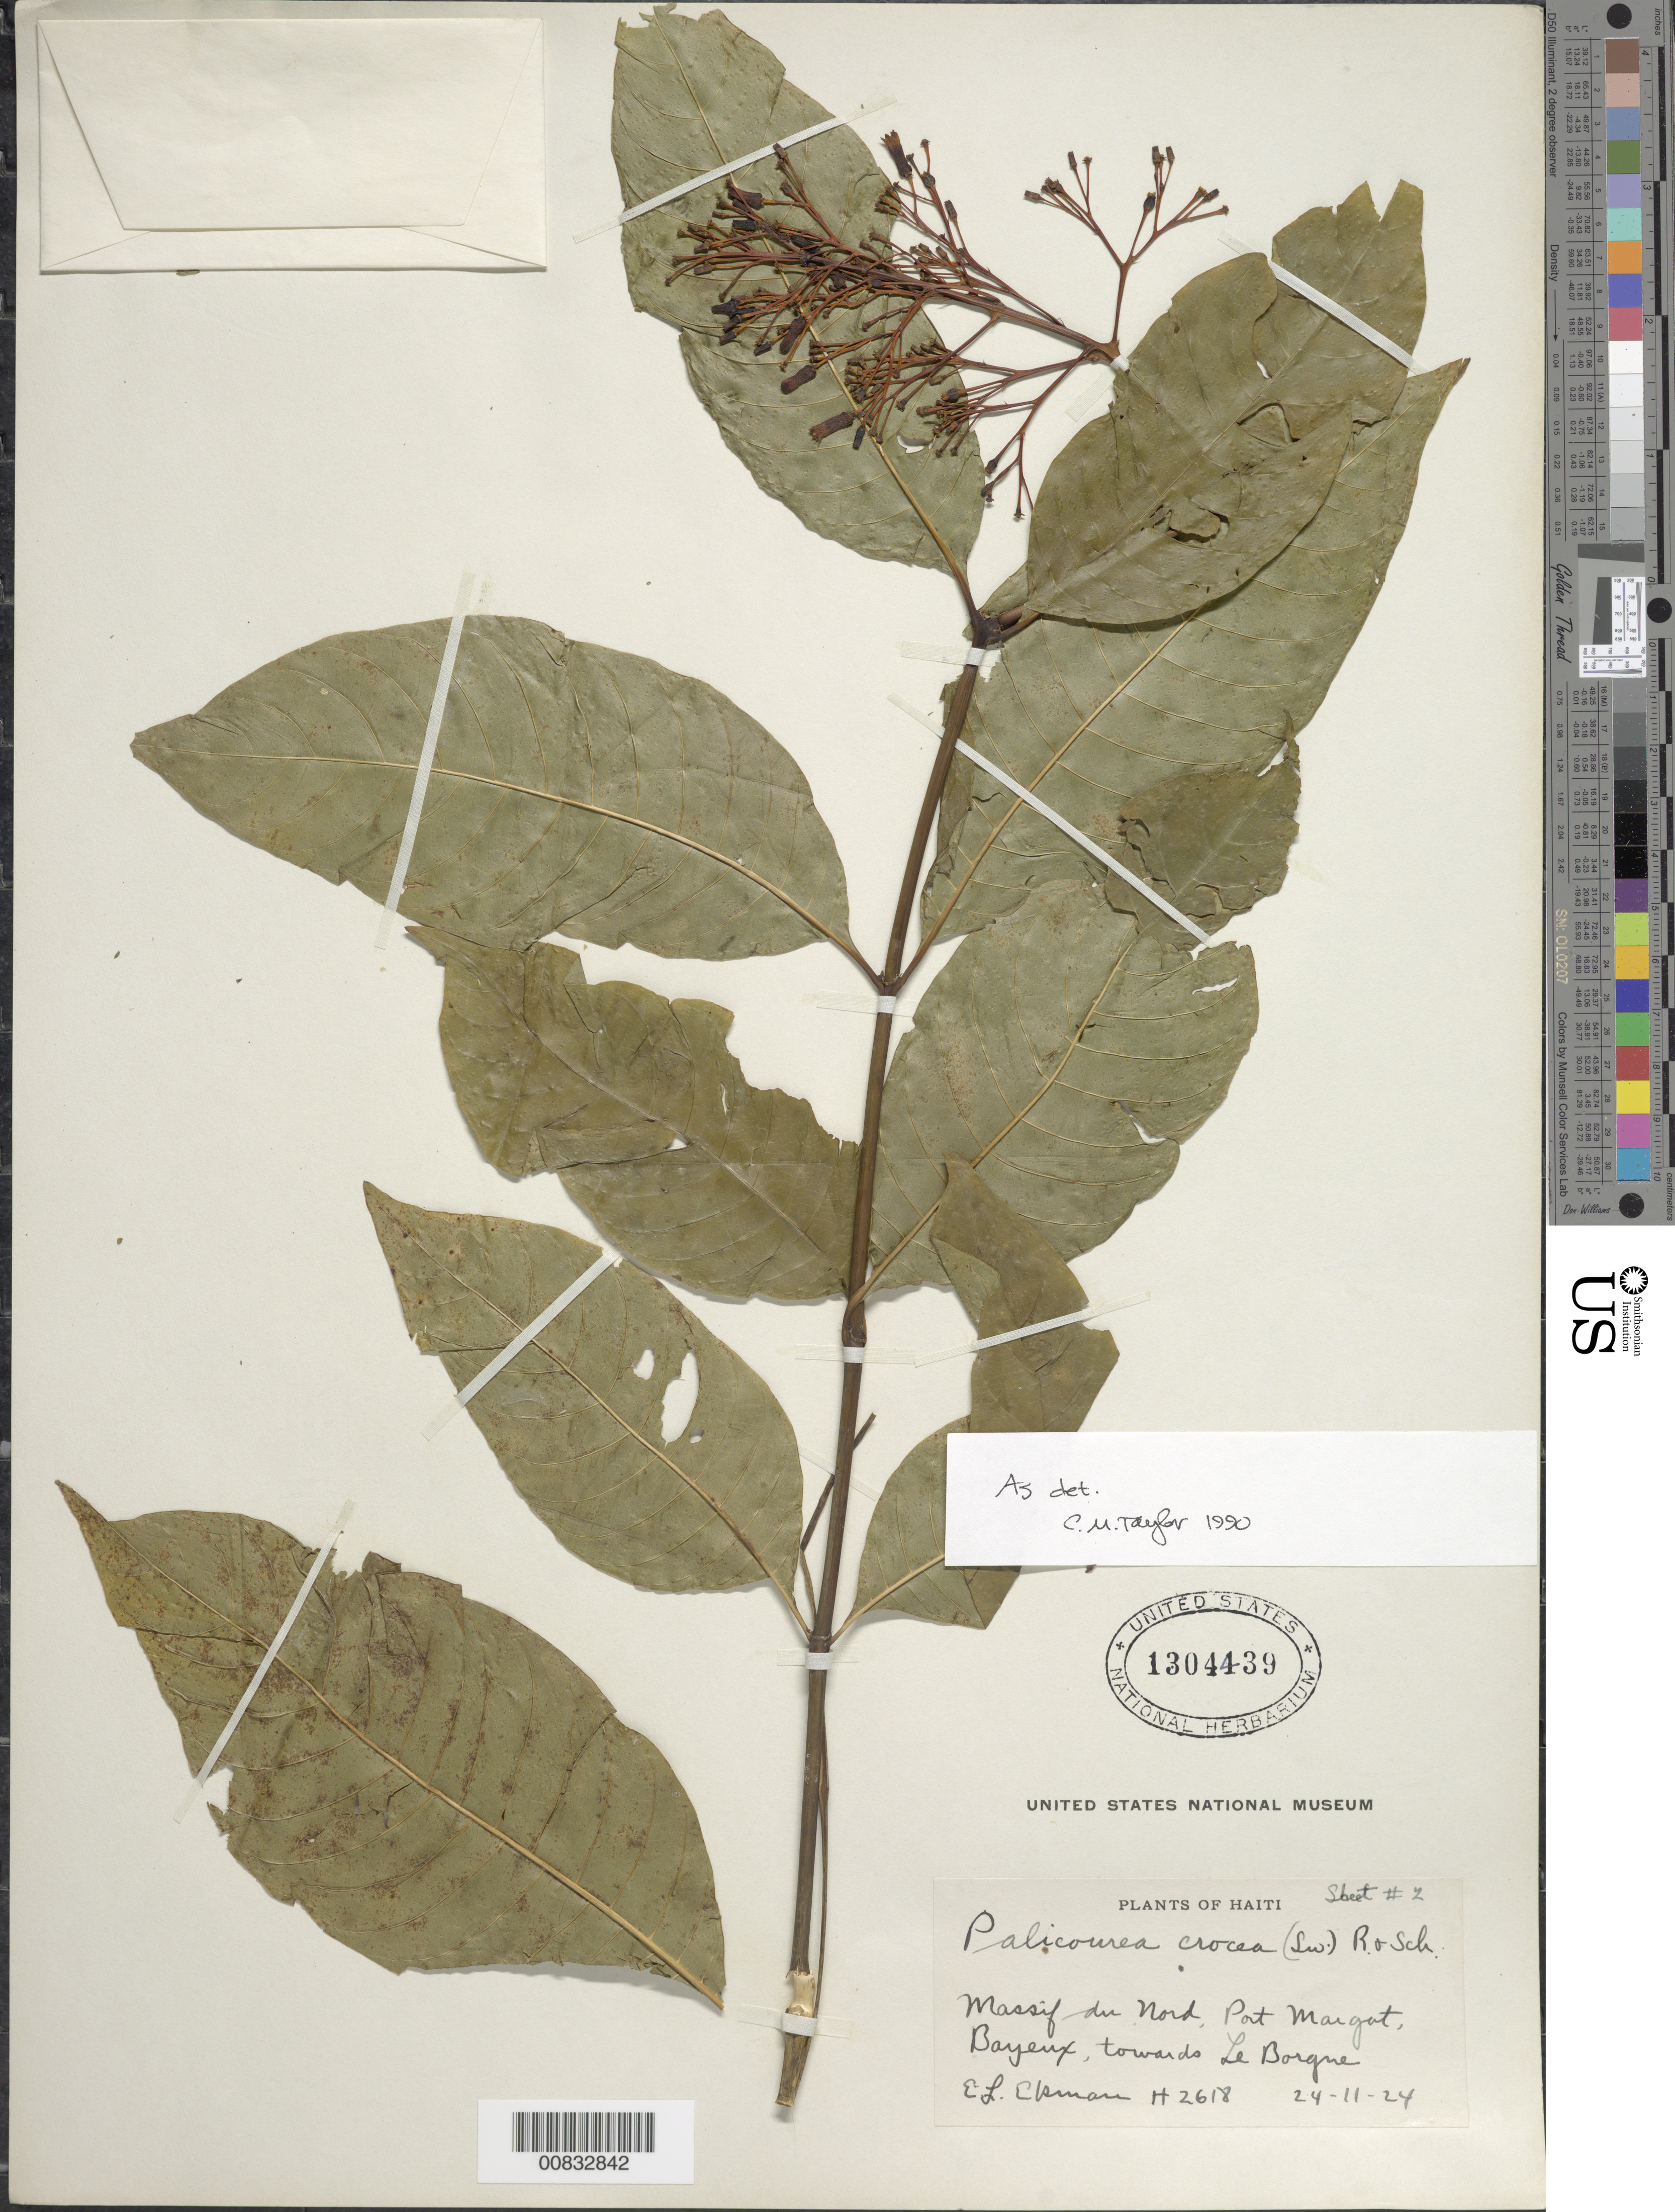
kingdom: Plantae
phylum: Tracheophyta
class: Magnoliopsida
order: Gentianales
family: Rubiaceae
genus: Palicourea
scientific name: Palicourea crocea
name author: (Sw.) Schult.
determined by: Taylor, Charlotte M.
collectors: E. L. Ekman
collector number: H 2618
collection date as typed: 24 Nov 1924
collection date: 1924-11-24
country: Haiti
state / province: Nord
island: Hispaniola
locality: Massif du Nord, Port-Margot, Bayeux, towards Le Borgne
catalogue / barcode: US 1304439